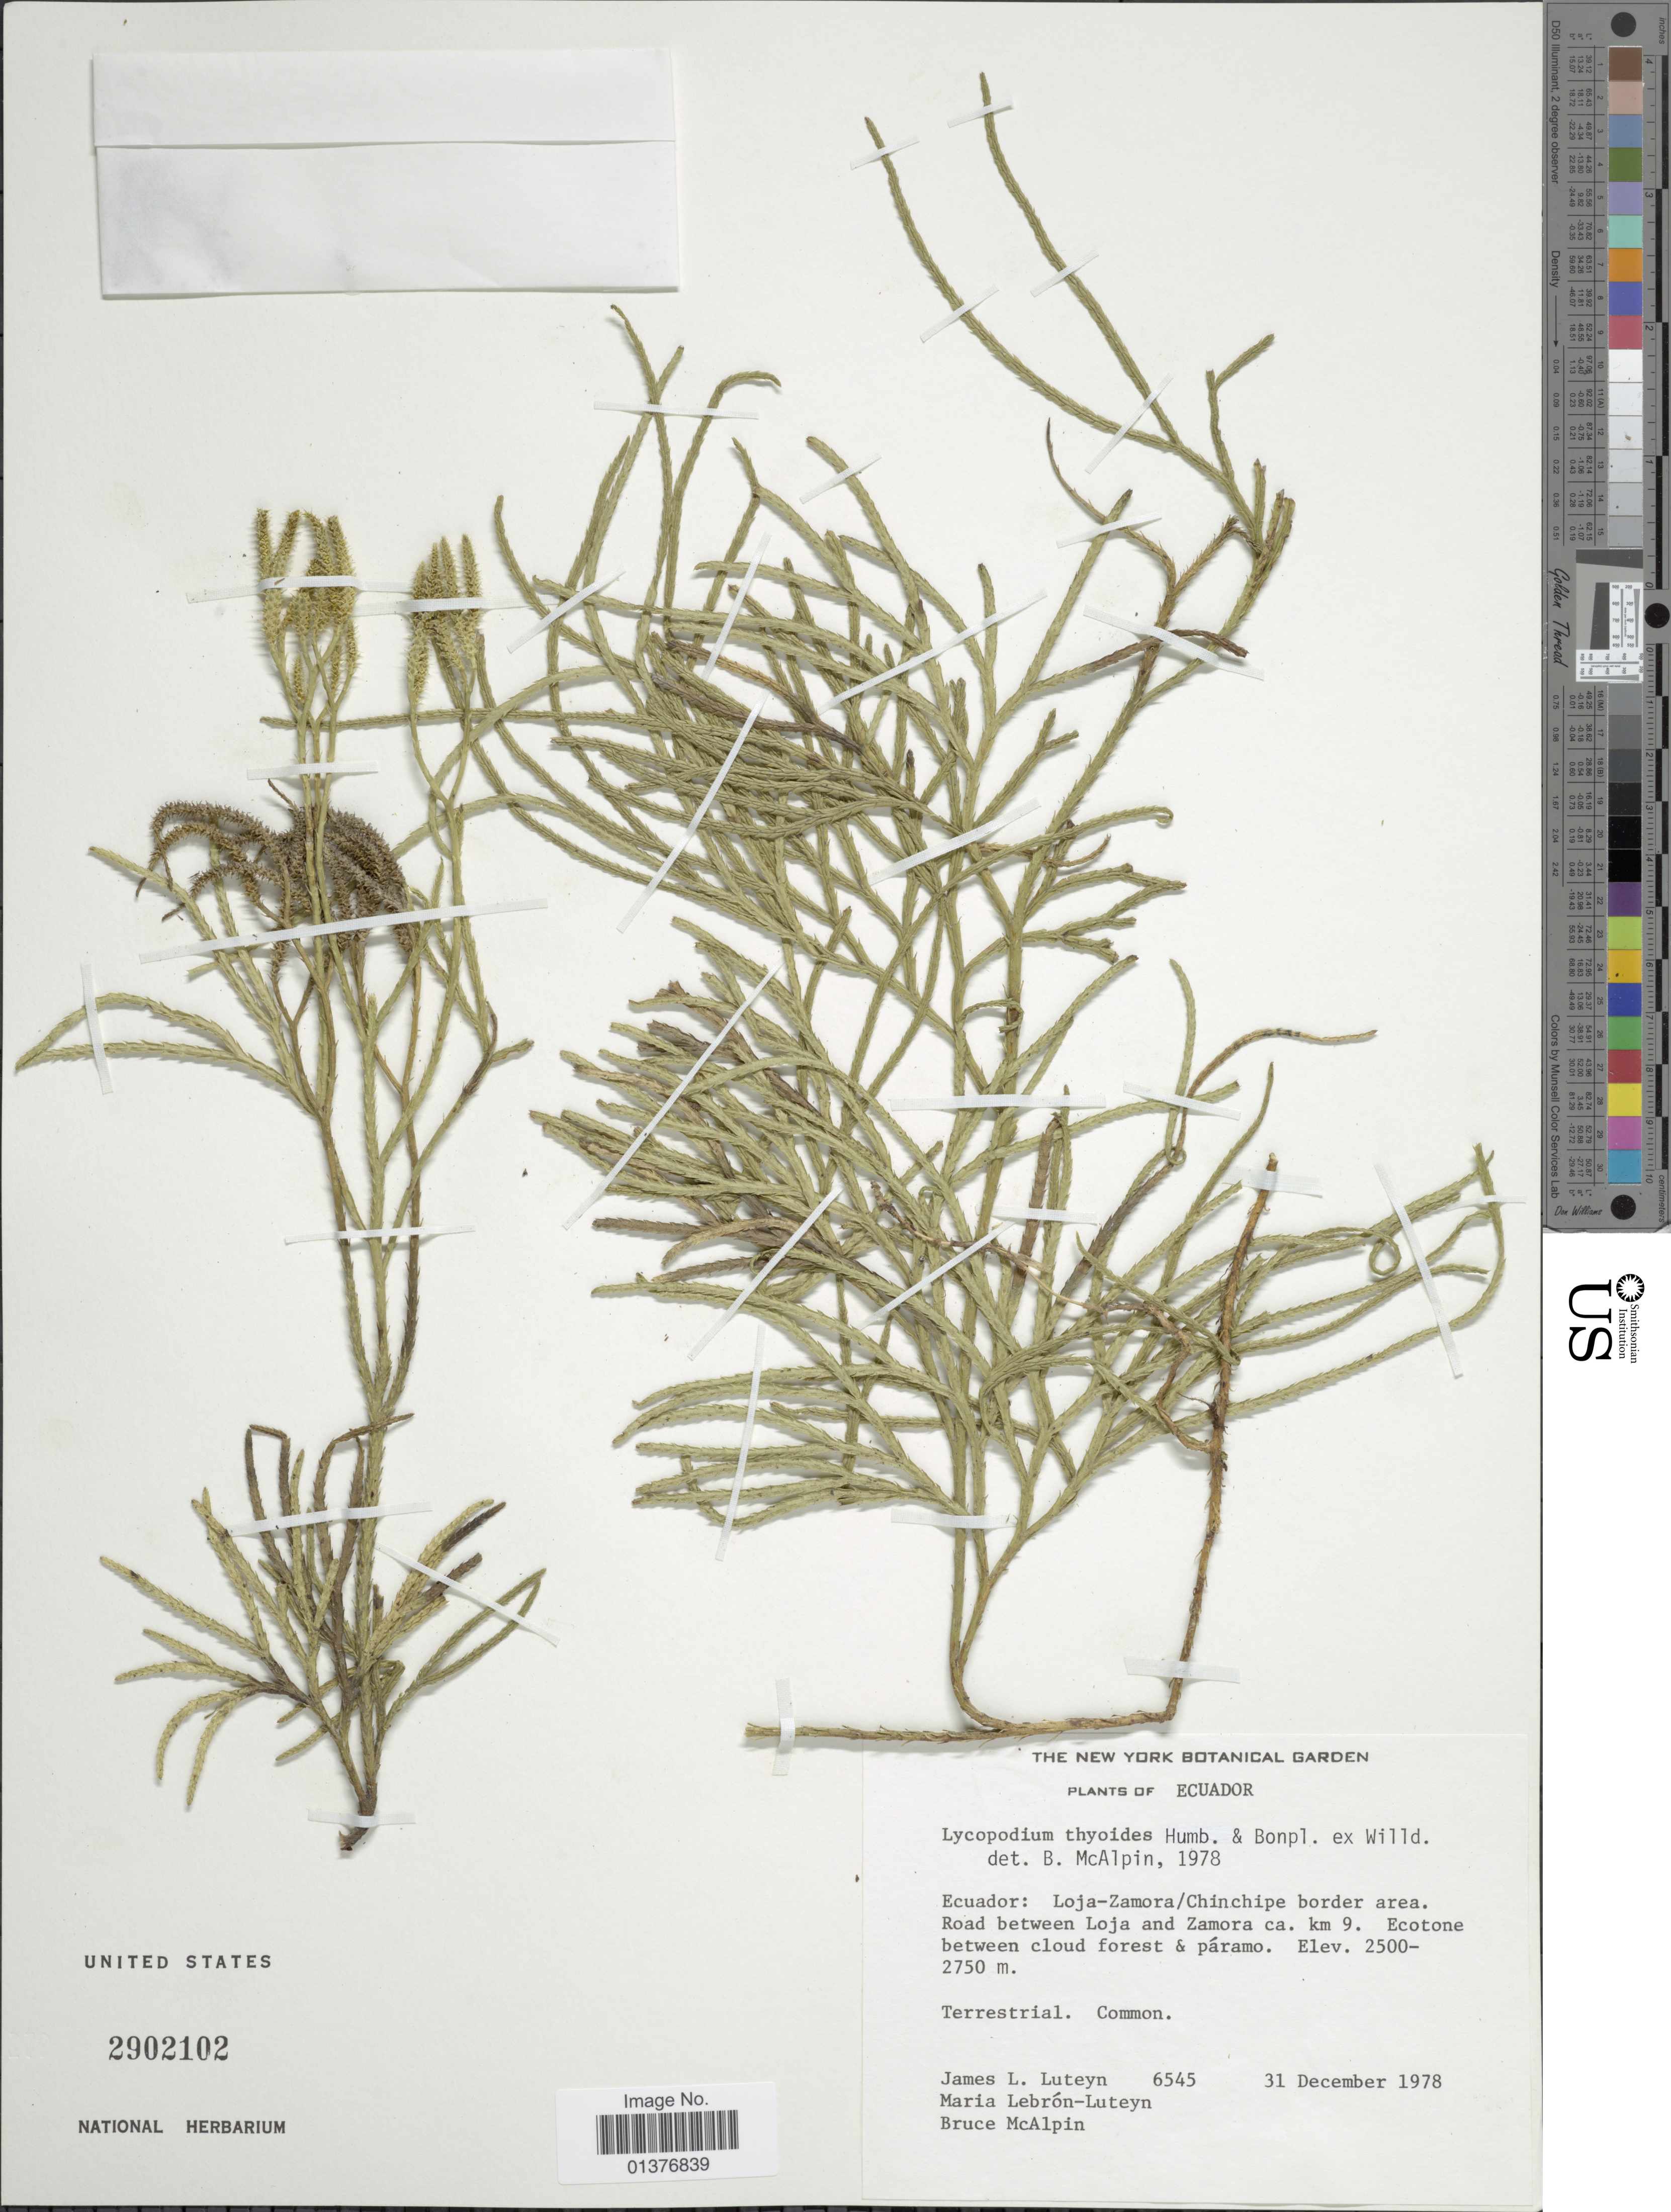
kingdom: Plantae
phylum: Tracheophyta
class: Lycopodiopsida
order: Lycopodiales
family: Lycopodiaceae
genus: Diphasiastrum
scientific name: Diphasiastrum thyoides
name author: (Humb. & Bonpl. ex Willd.) Holub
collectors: J. L. Luteyn, M. L. Lebrón-Luteyn & B. McAlpin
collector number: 6545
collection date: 1978-12-31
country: Ecuador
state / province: Loja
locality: Zamora/Chinchipe border area, road beween Loja and Zamoa ca. km 9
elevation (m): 2500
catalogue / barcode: US 2902102